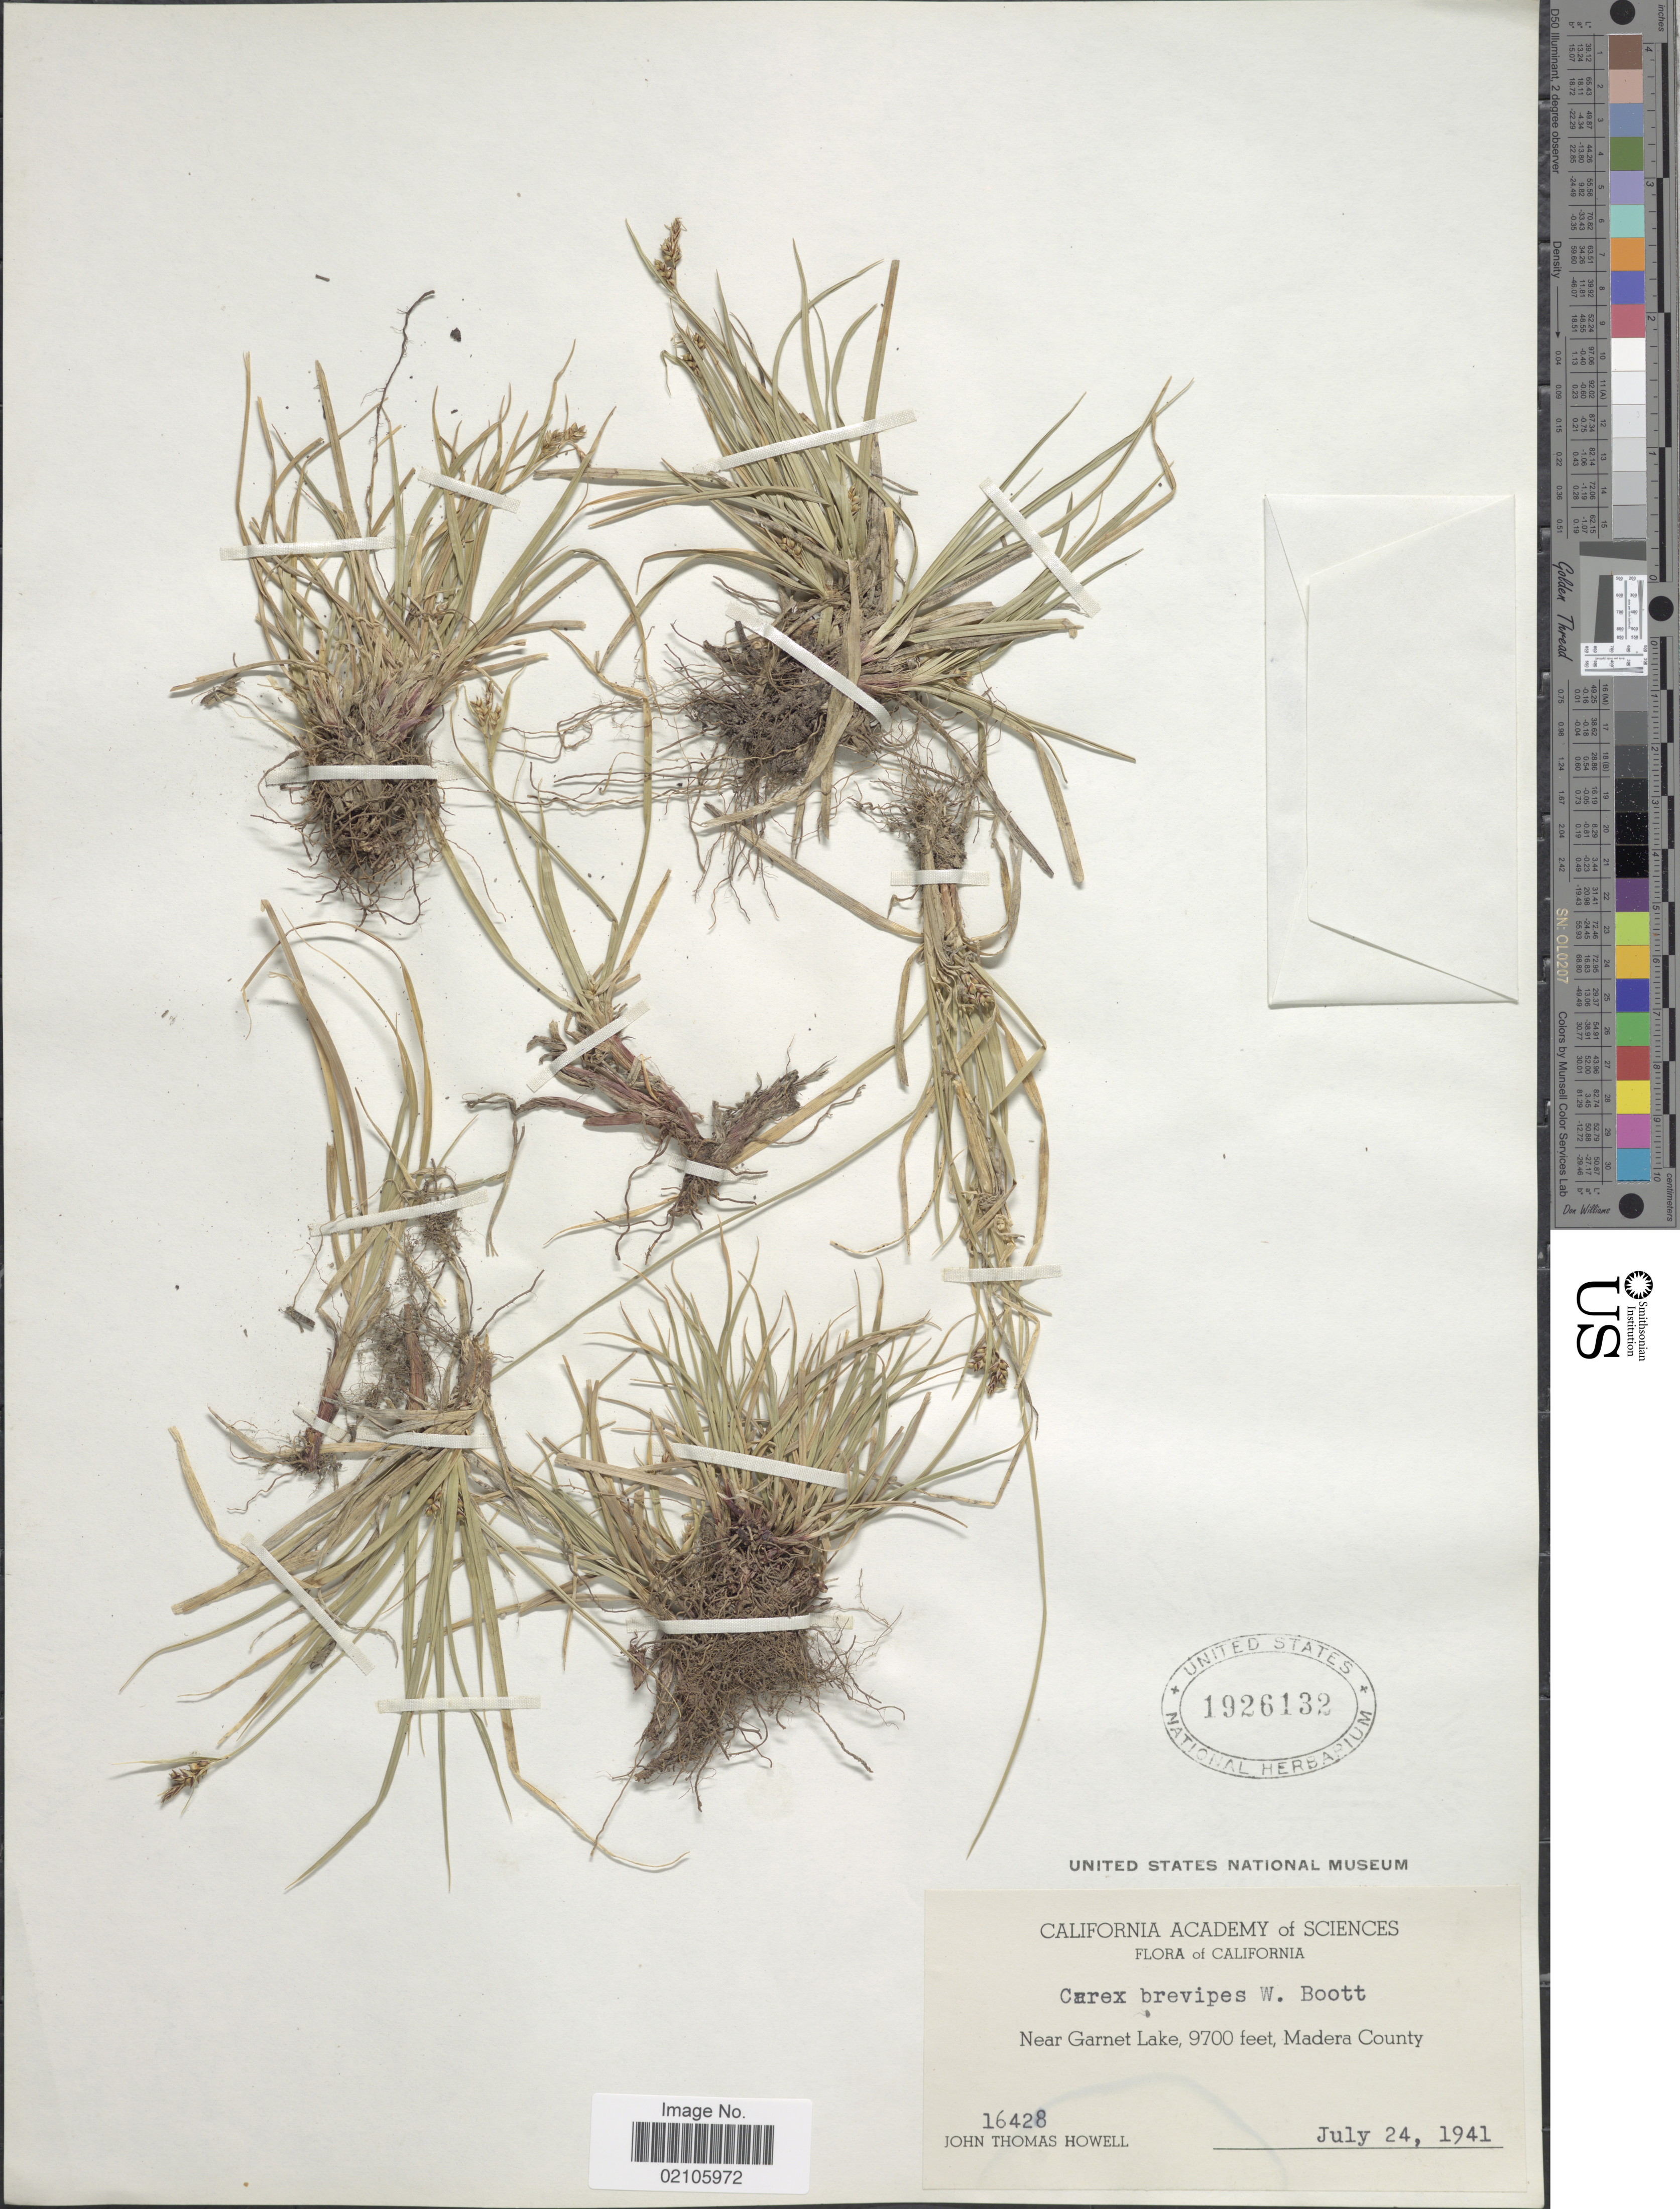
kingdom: Plantae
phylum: Tracheophyta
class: Liliopsida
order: Poales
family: Cyperaceae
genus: Carex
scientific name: Carex rossii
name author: Boott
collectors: J. T. Howell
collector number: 16428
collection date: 1941-07-24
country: United States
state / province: California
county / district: Madera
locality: Near Garnet Lake, Madera County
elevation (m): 2957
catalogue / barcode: US 1926132